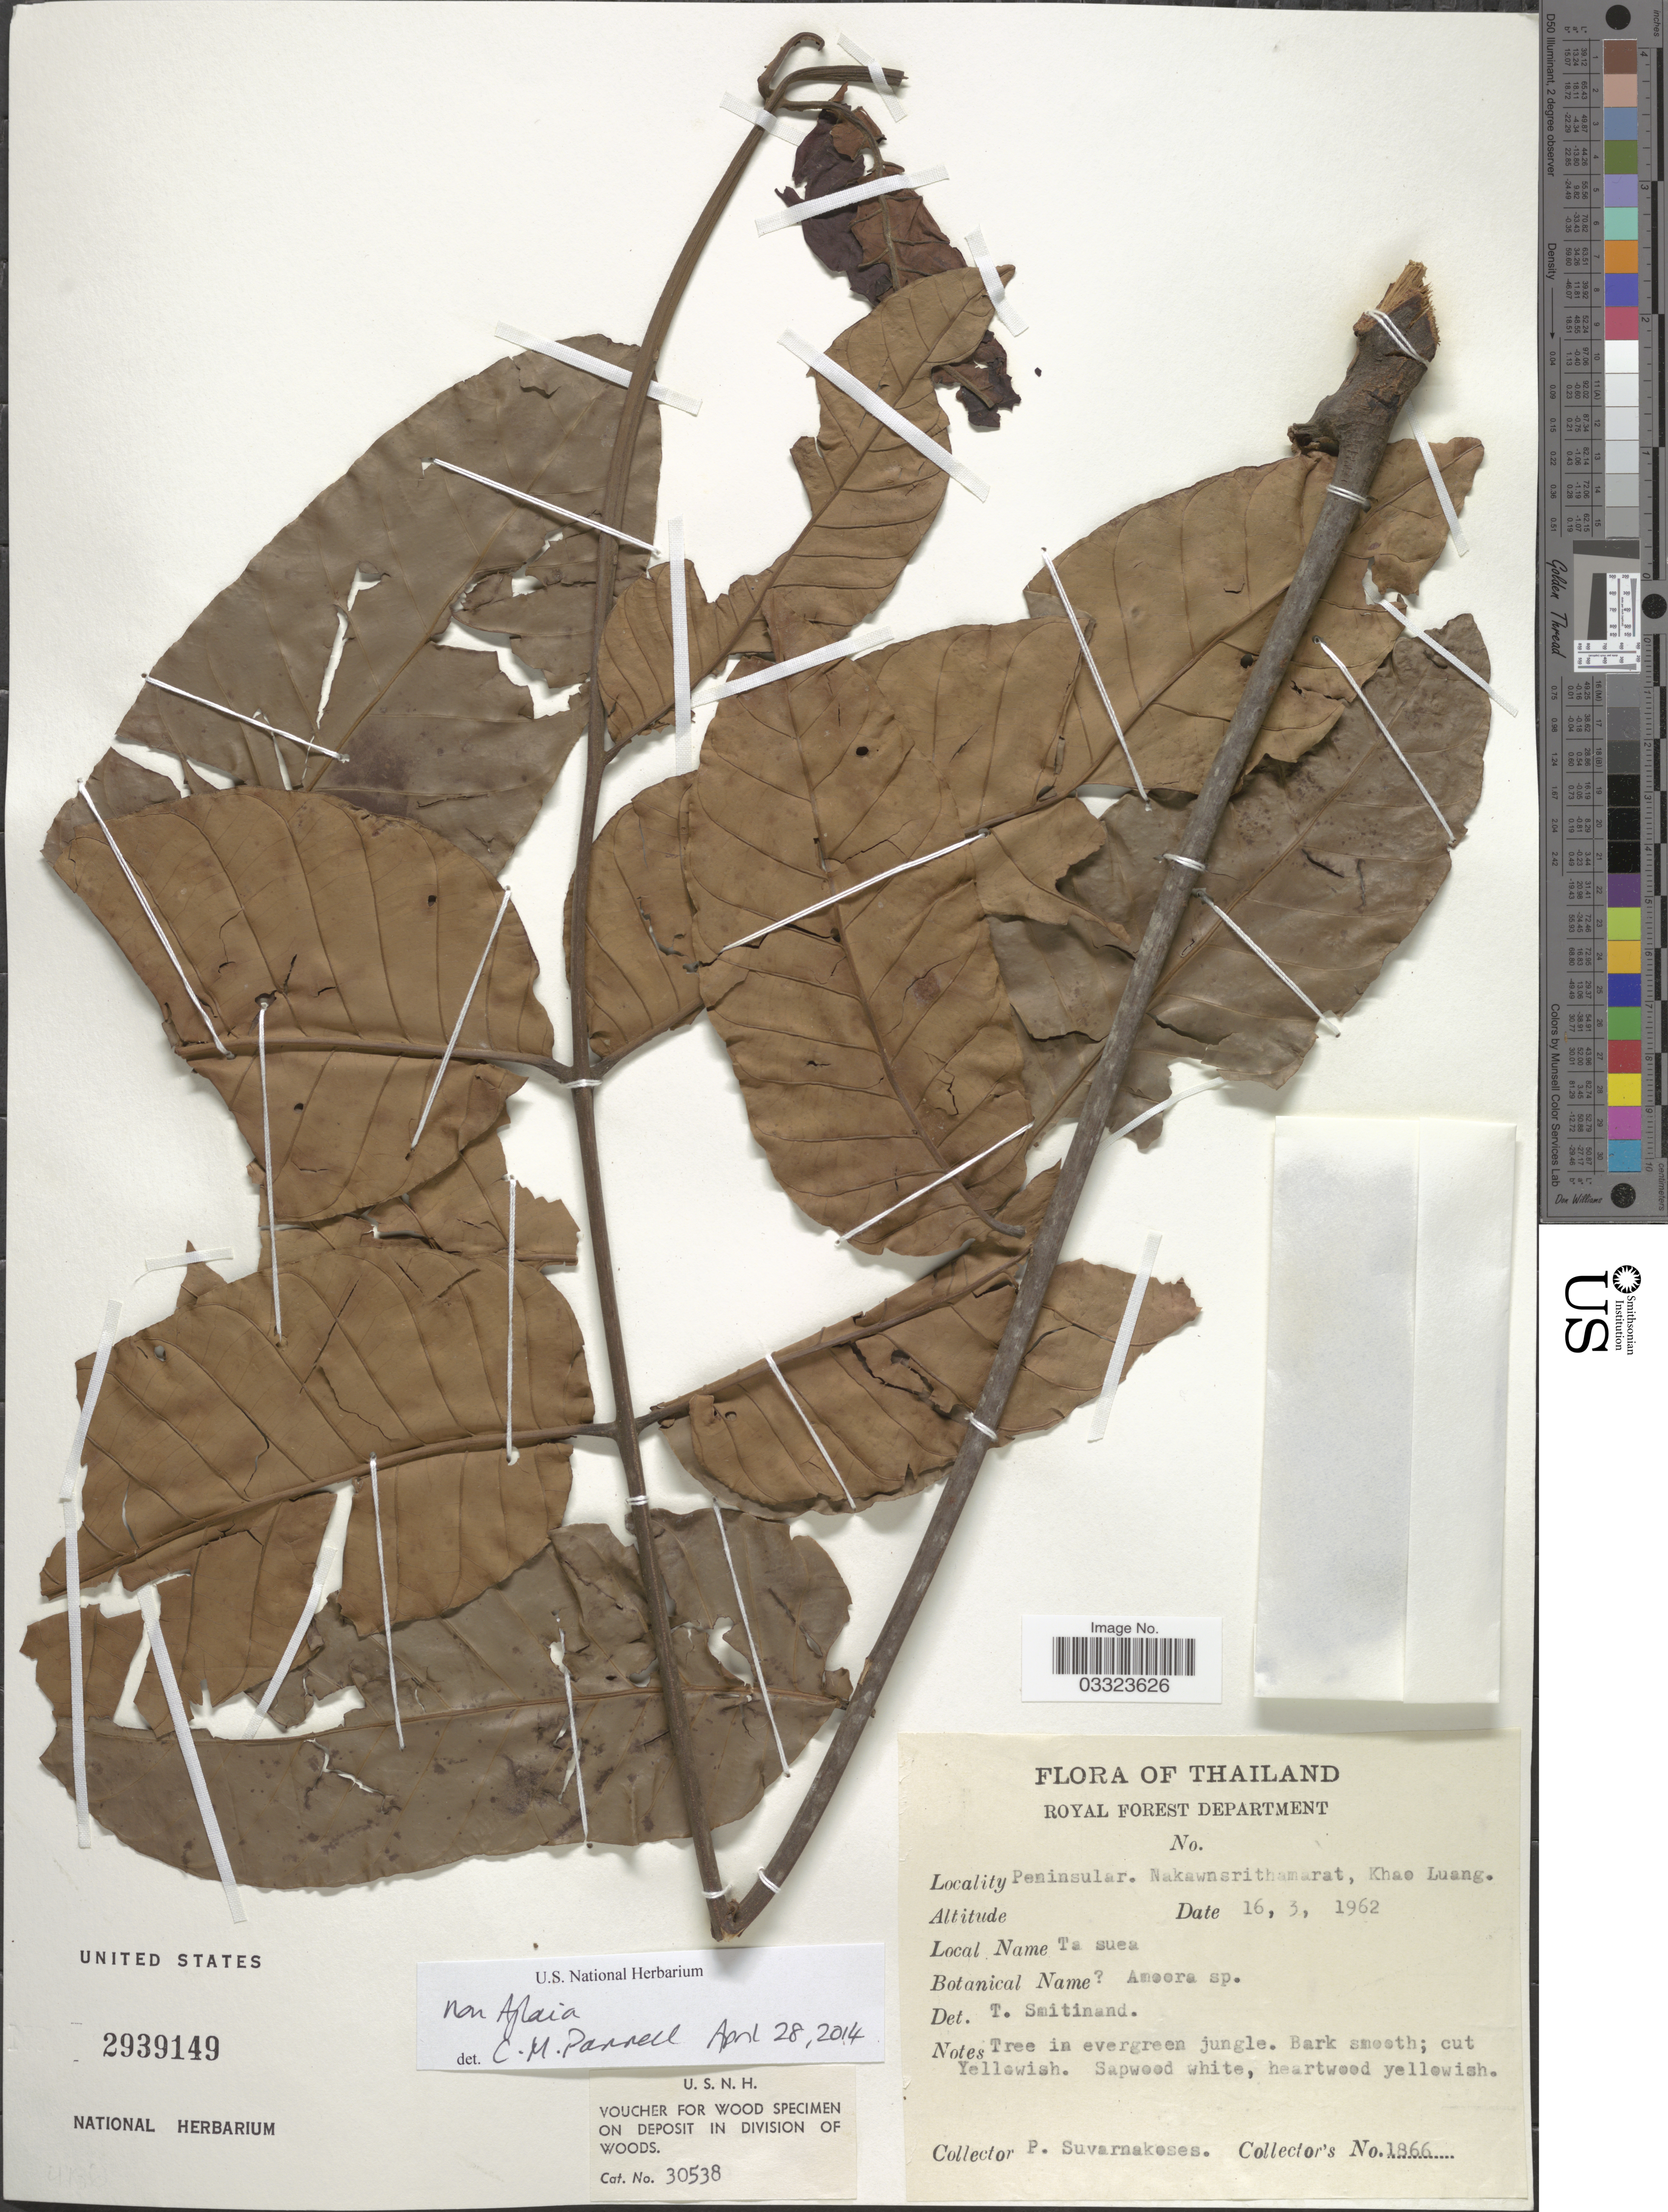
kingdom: Plantae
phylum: Tracheophyta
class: Magnoliopsida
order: Sapindales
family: Meliaceae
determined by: Pannell, C. M.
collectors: P. Suvarnakeses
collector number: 1866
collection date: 1962-03-16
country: Thailand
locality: Peninsular. Nakawnsrithamarat, Khao Luang.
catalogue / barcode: US 2939149